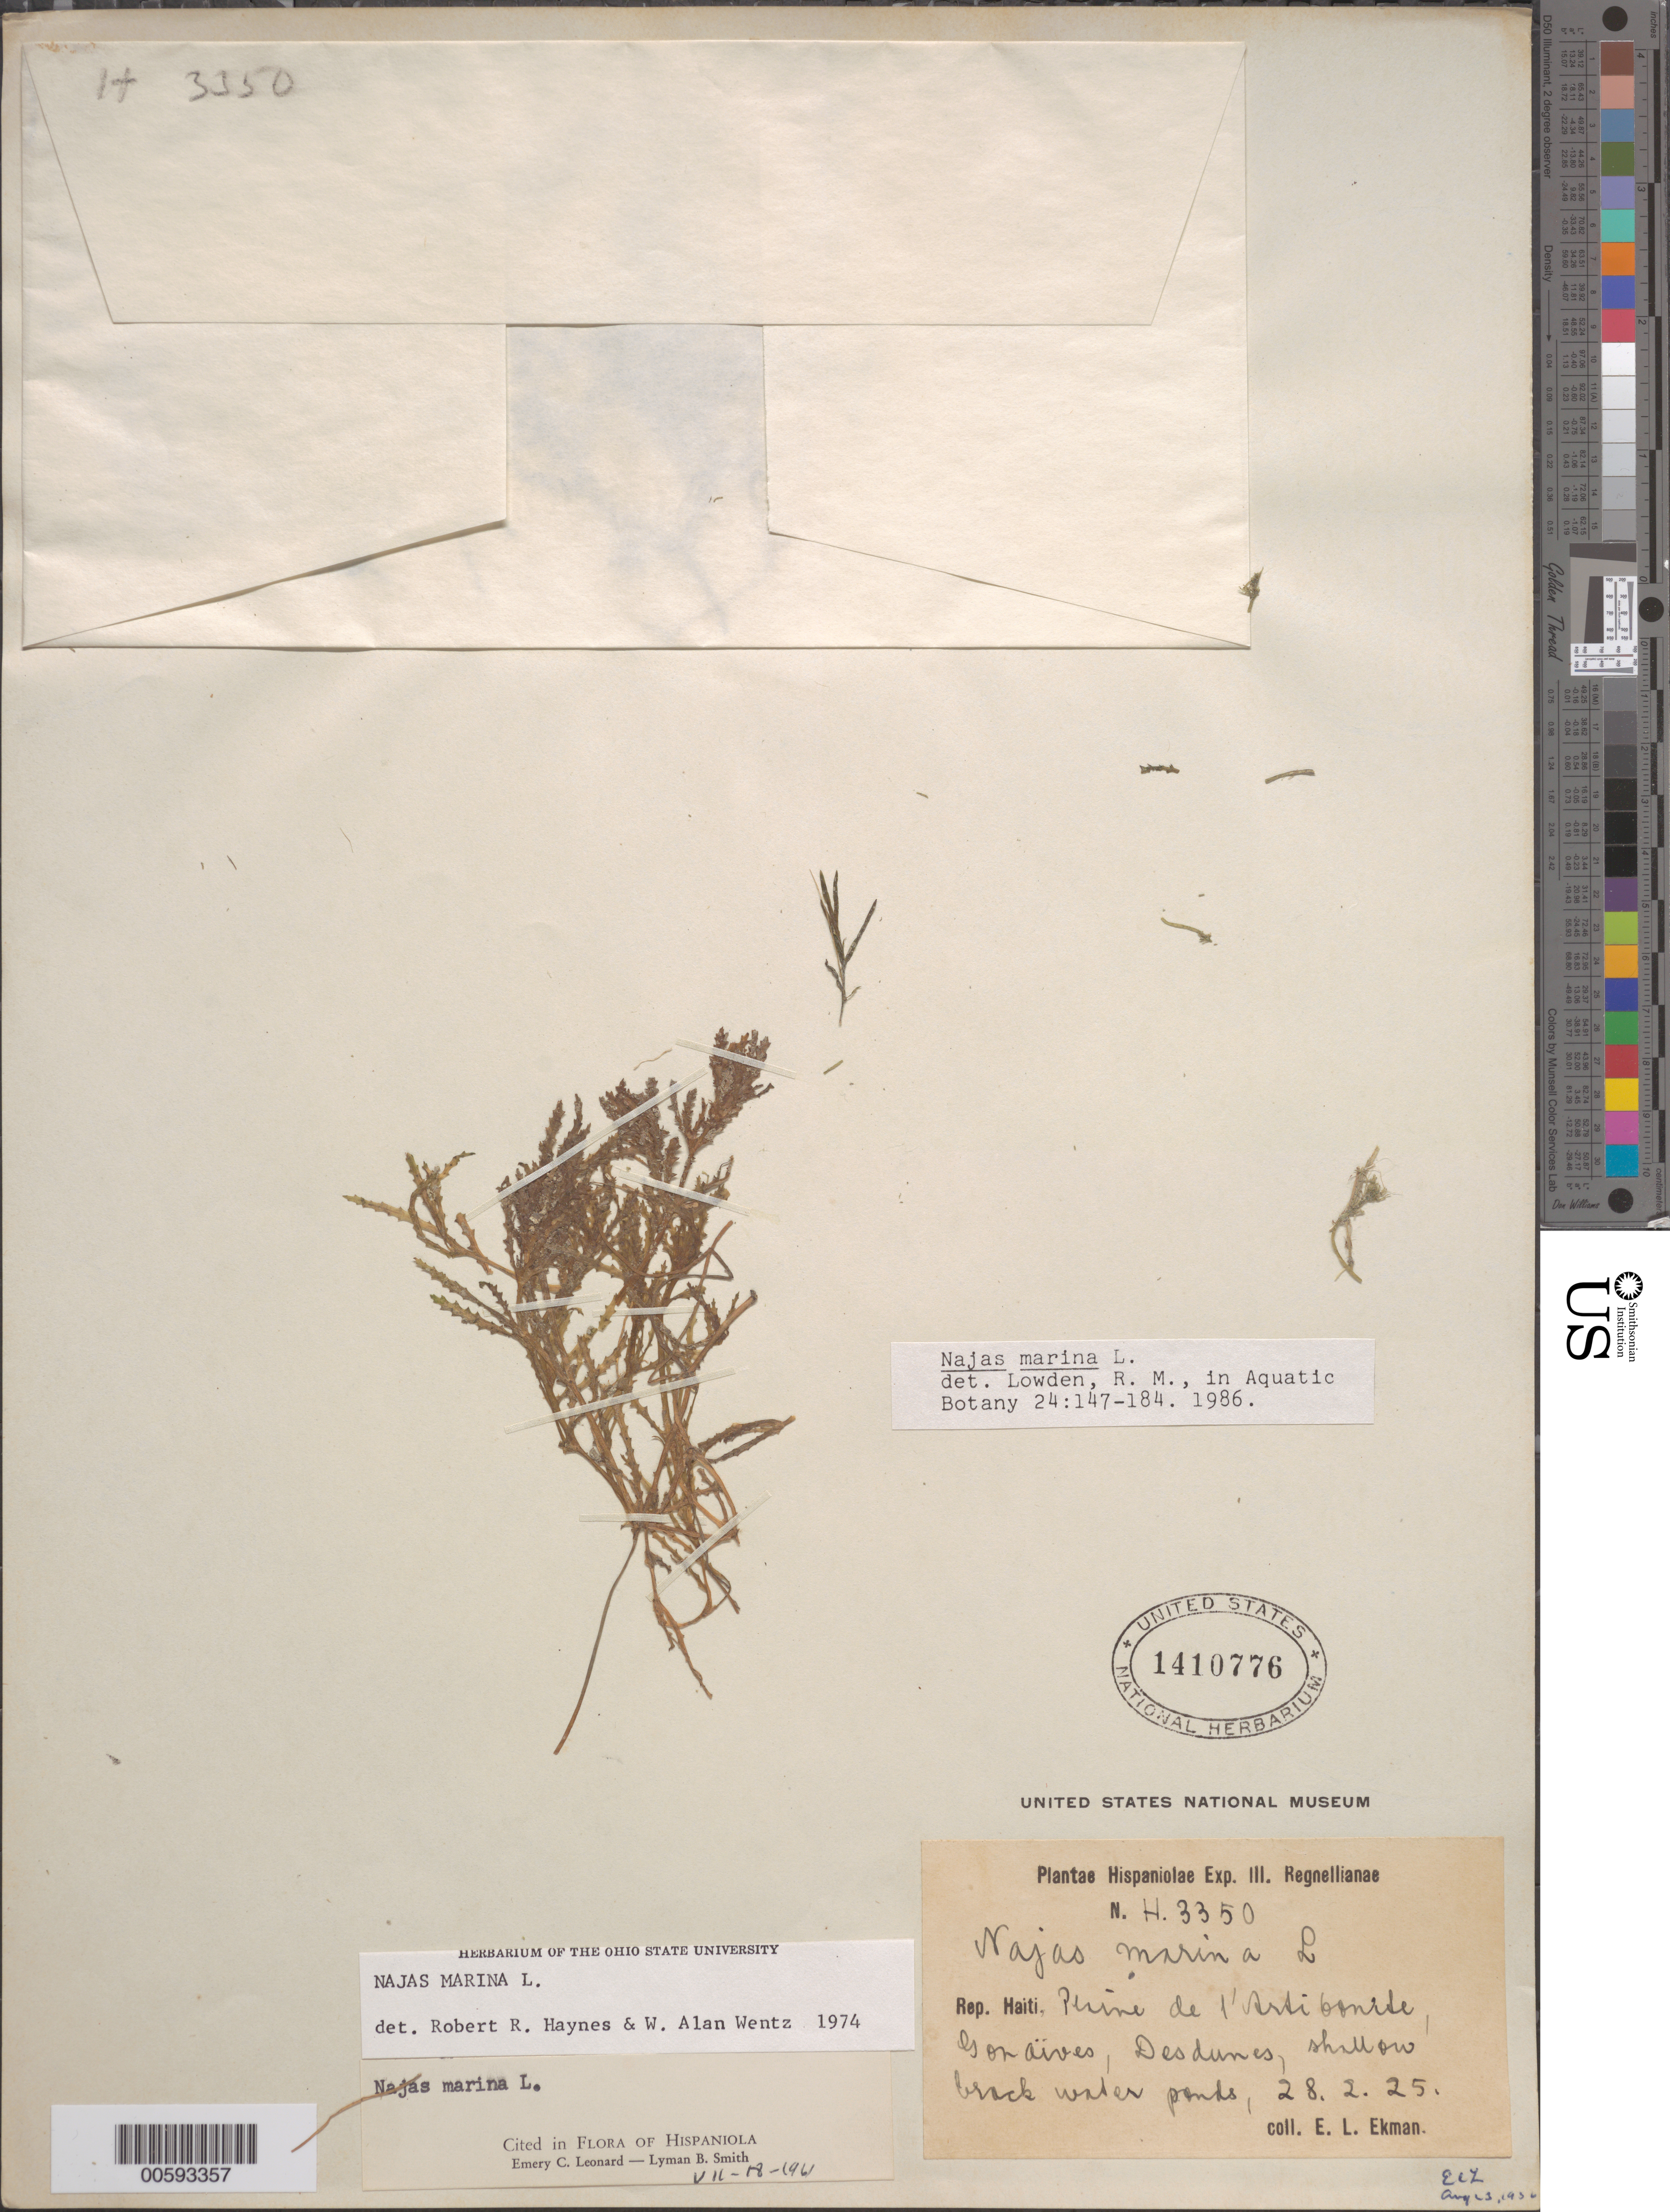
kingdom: Plantae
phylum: Tracheophyta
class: Liliopsida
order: Alismatales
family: Hydrocharitaceae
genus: Najas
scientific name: Najas marina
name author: L.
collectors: E. L. Ekman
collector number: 3350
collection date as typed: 28 Feb 1925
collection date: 1925-02-28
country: Haiti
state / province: Artibonite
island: Hispaniola Island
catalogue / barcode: US 1410776